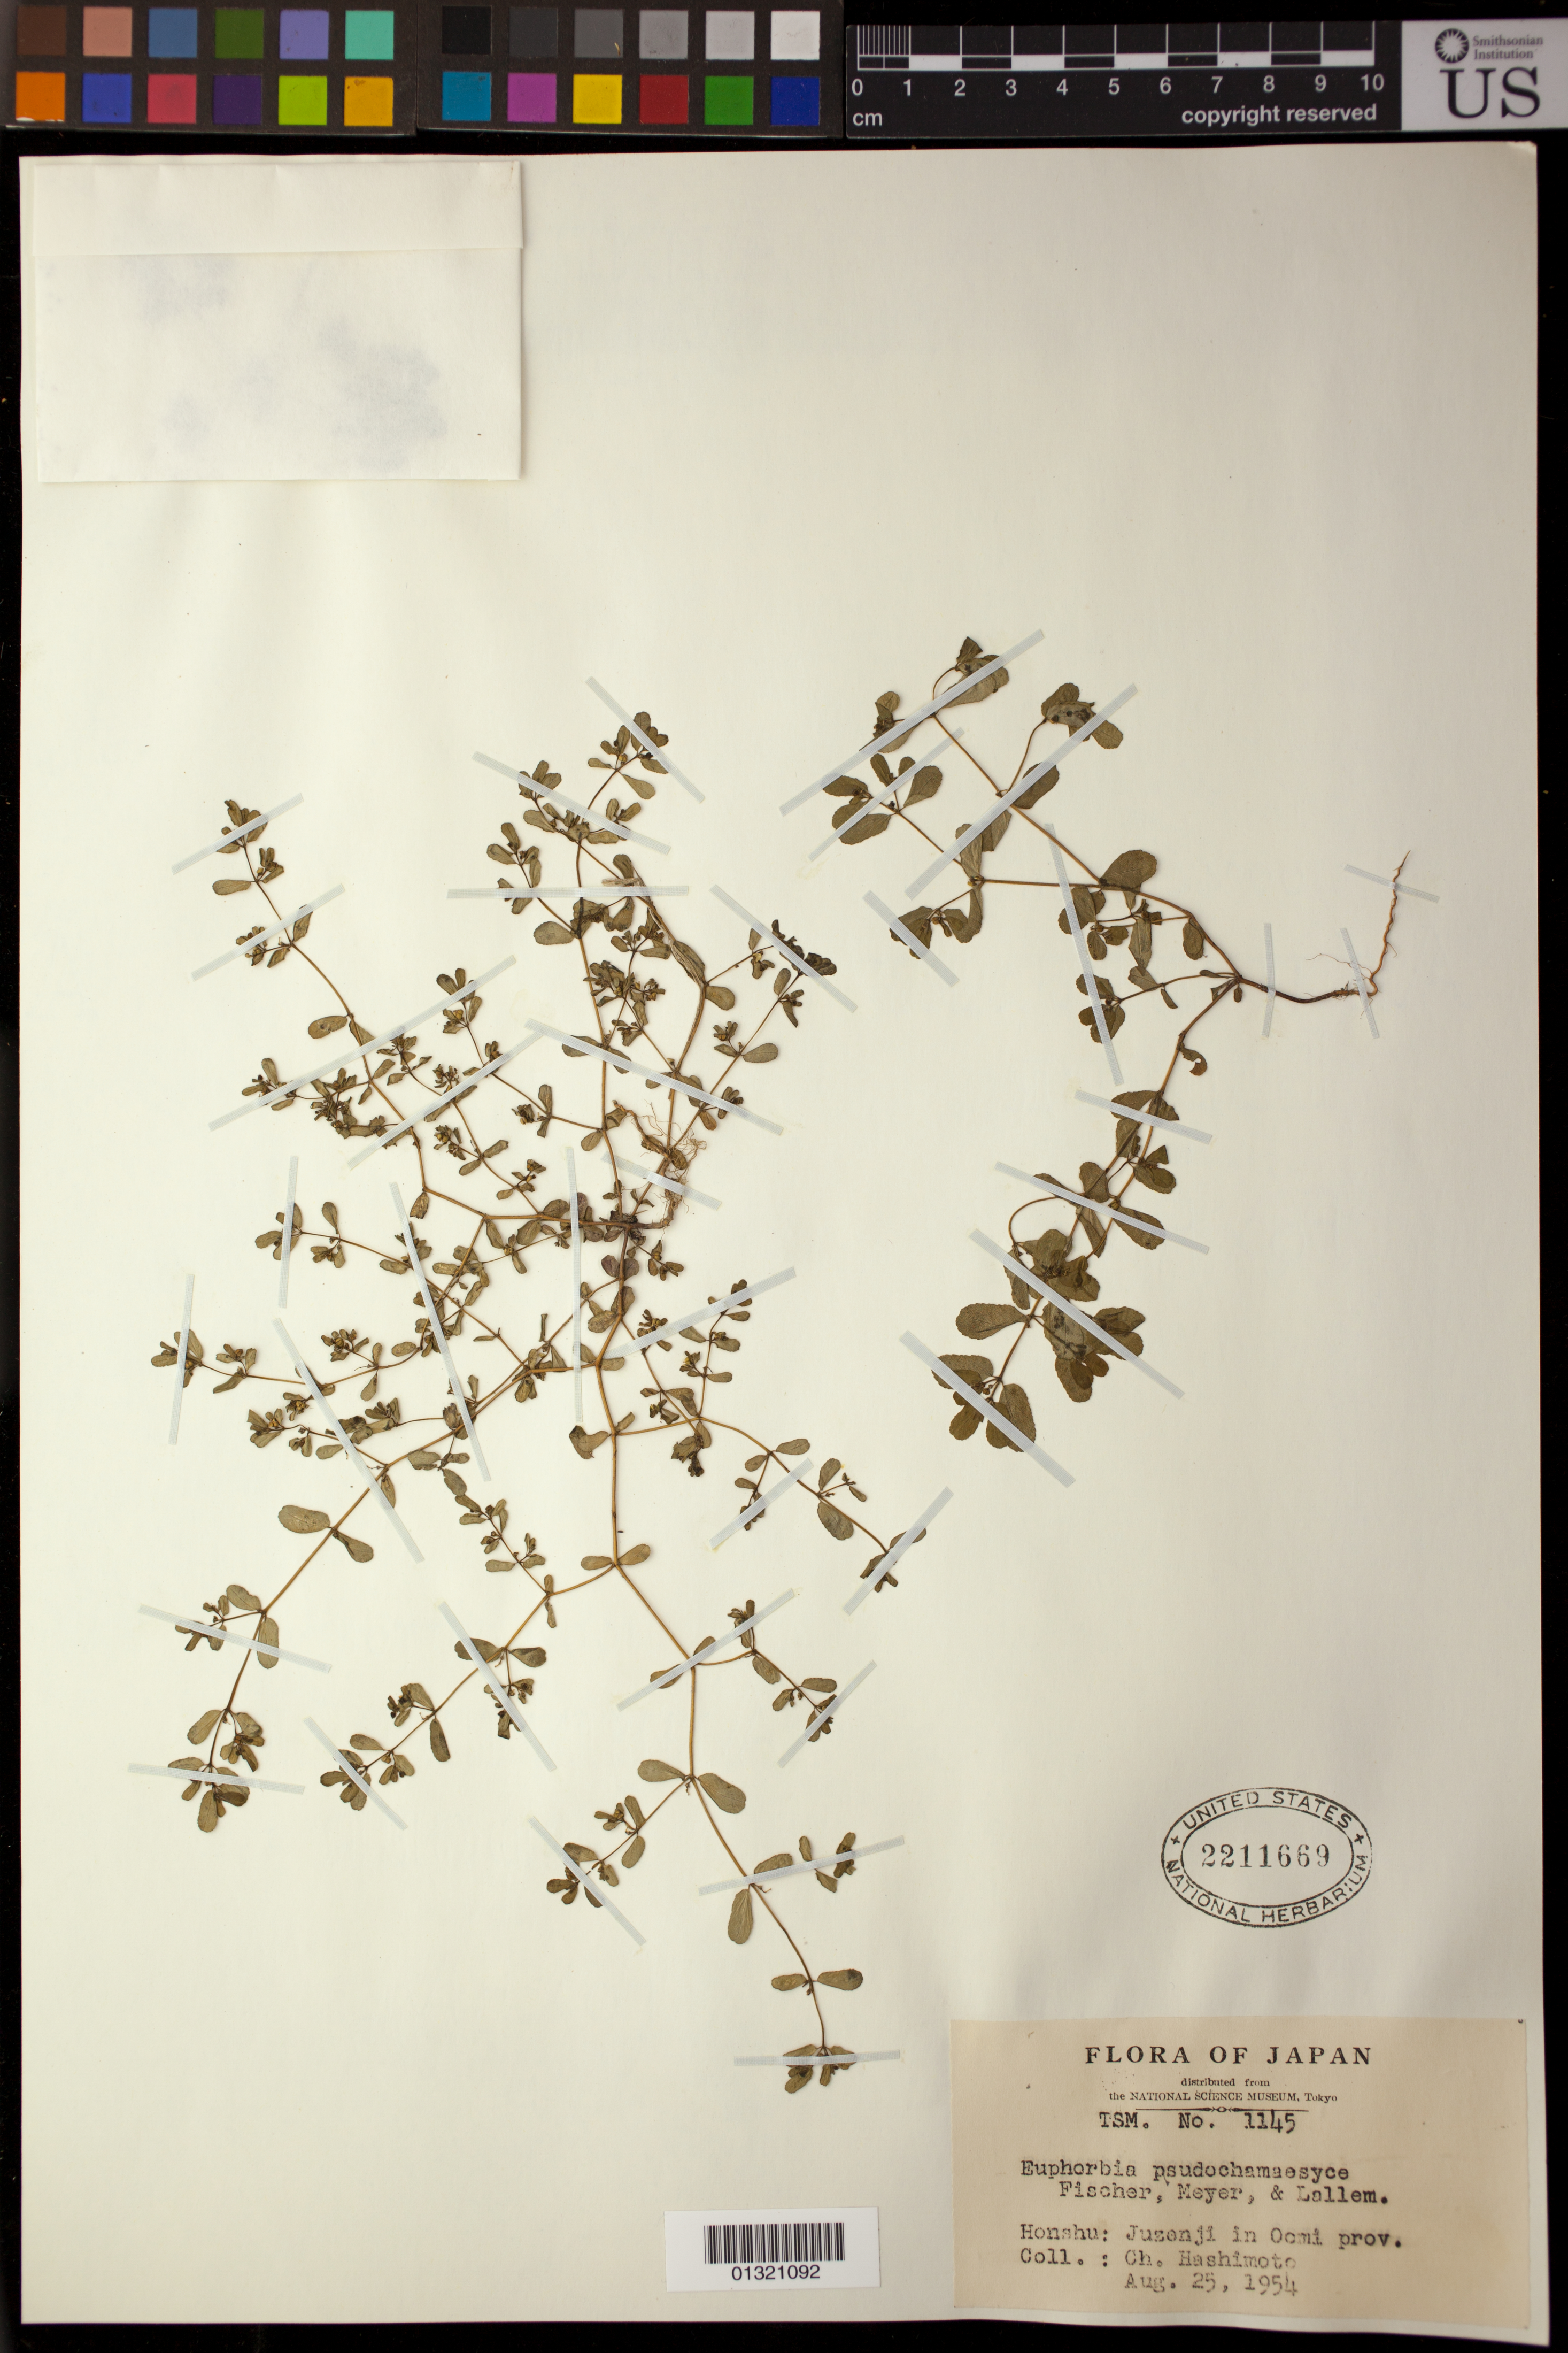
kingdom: Plantae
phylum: Tracheophyta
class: Magnoliopsida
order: Malpighiales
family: Euphorbiaceae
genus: Euphorbia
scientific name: Euphorbia humifusa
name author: Willd. ex Schlecht.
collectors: C. Hashimoto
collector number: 1145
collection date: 1954-08-25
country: Japan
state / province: Kumamoto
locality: Honshu: Juzenji in Oomi. prov.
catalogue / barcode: US 2211669